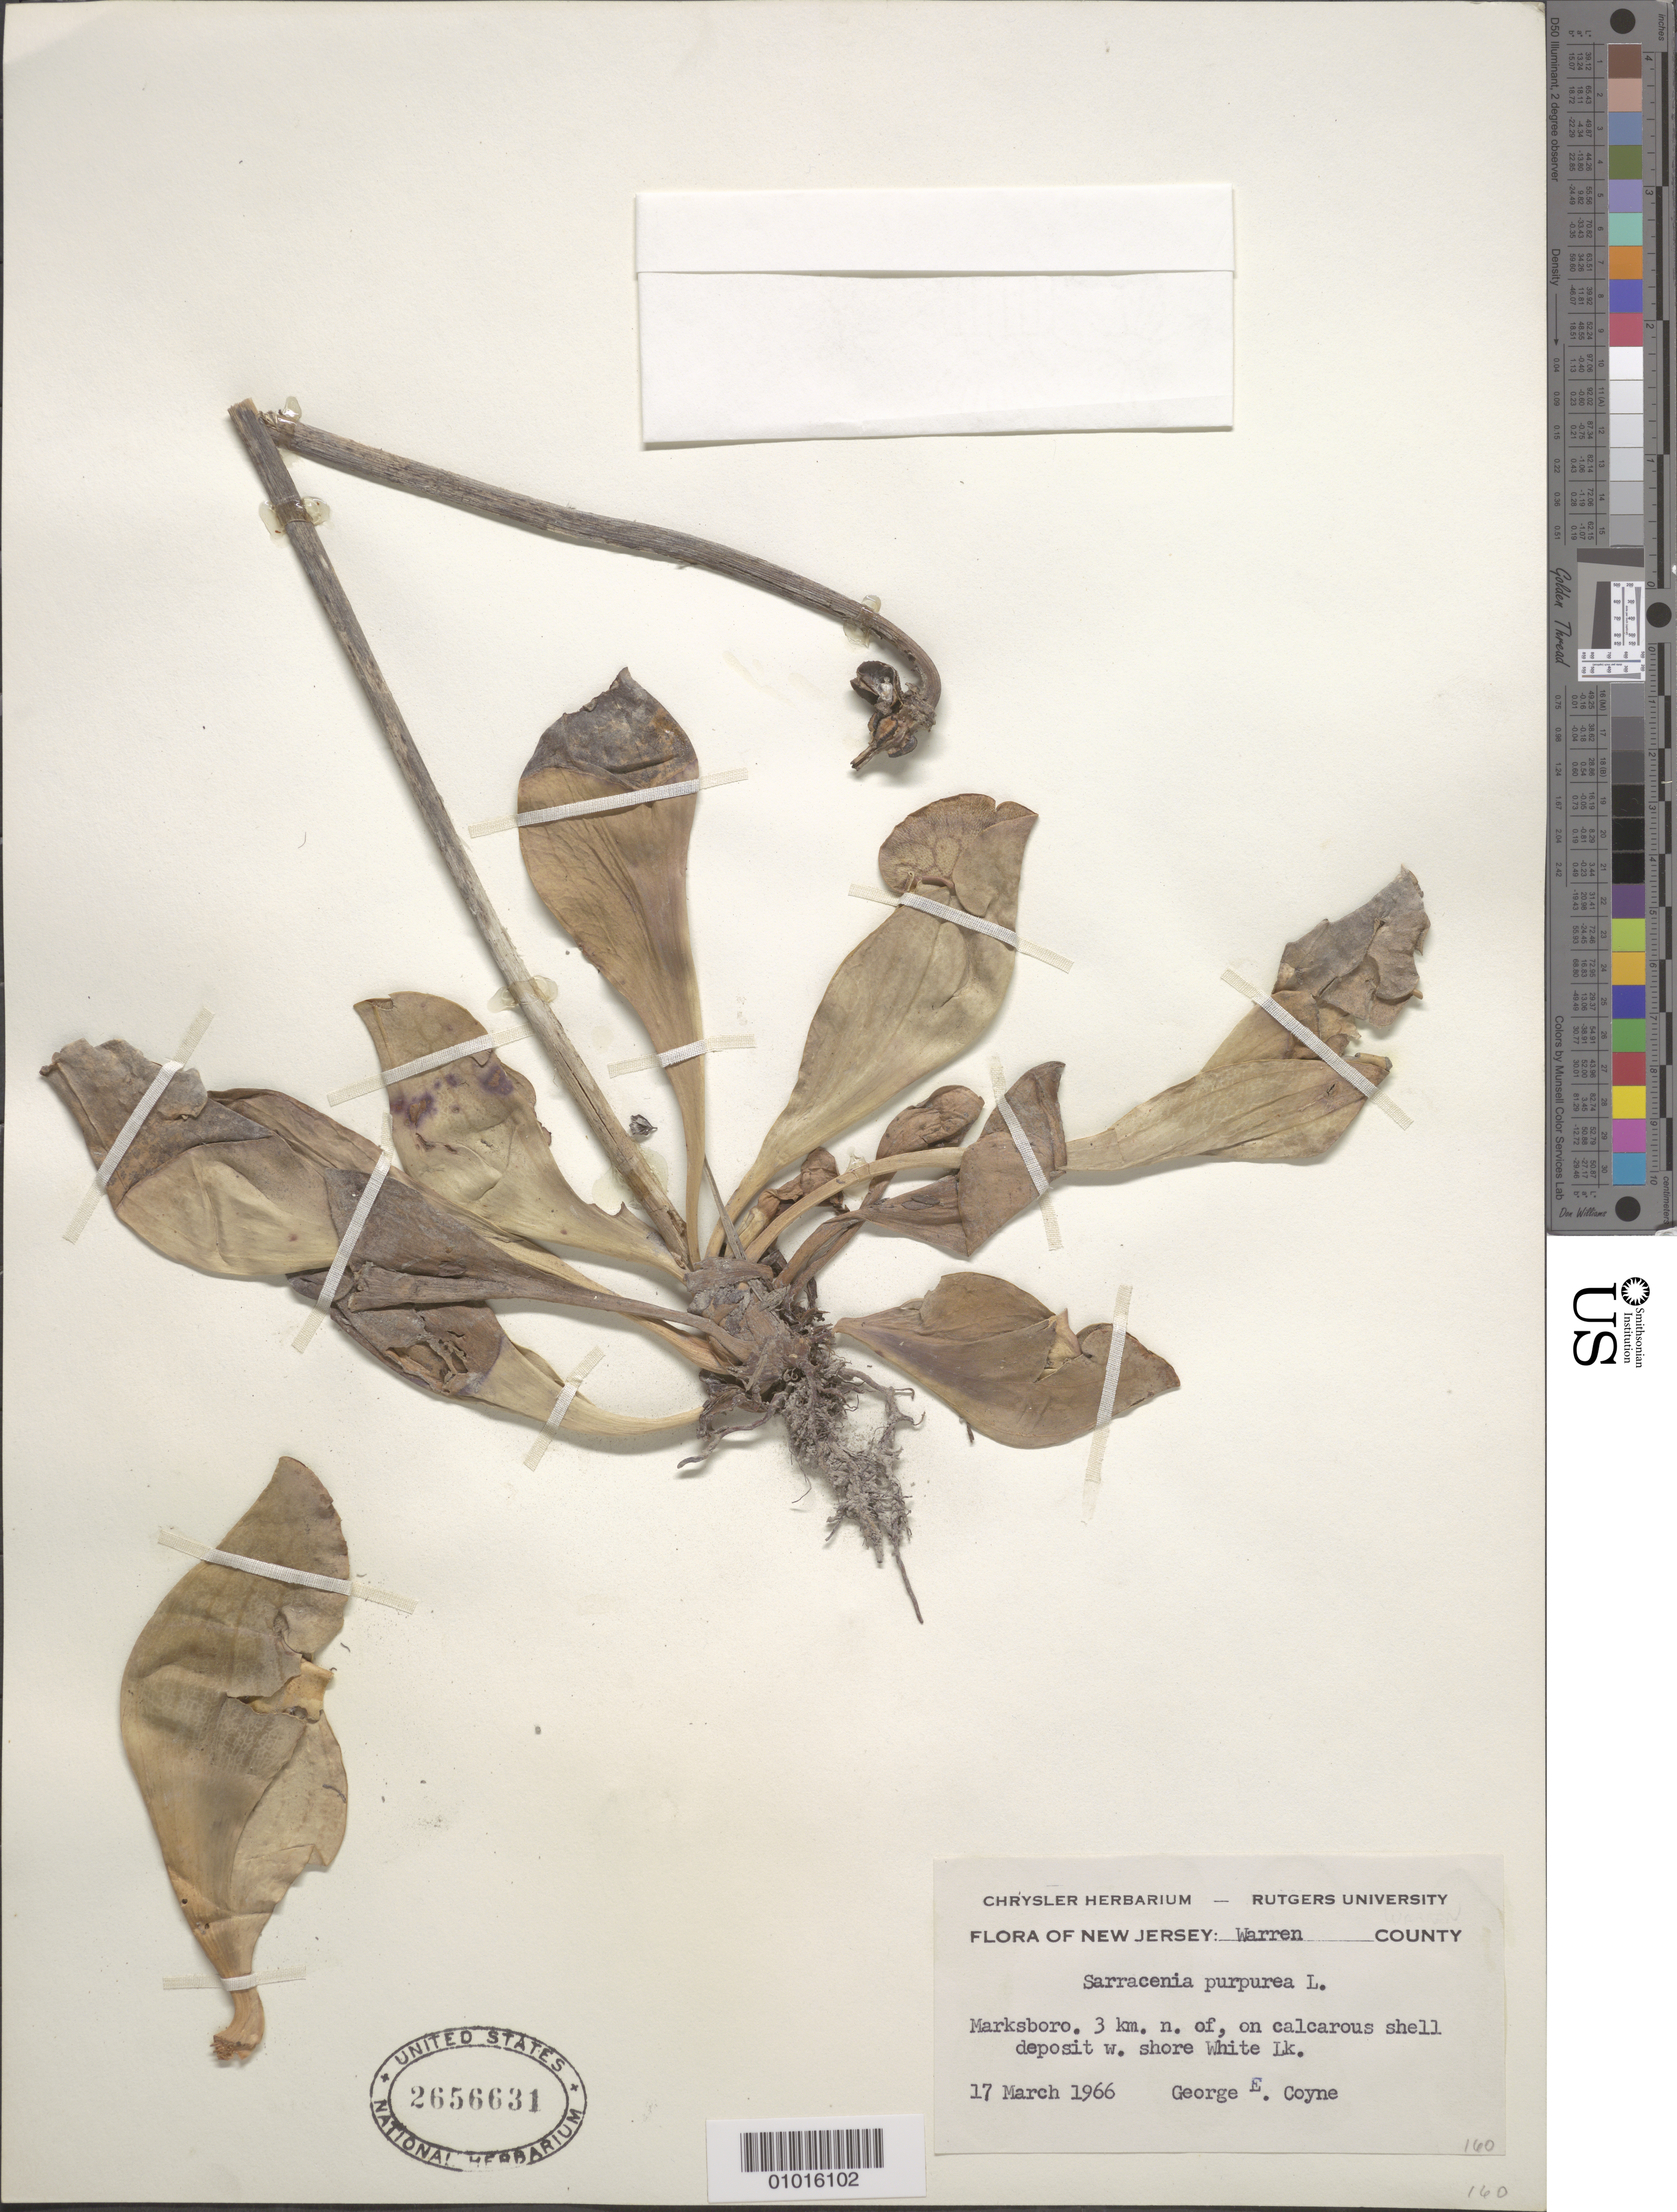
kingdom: Plantae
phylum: Tracheophyta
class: Magnoliopsida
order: Ericales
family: Sarraceniaceae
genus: Sarracenia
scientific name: Sarracenia purpurea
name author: L.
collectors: G. Coyne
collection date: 1966-03-17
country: United States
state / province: New Jersey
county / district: Warren County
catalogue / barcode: US 2656631